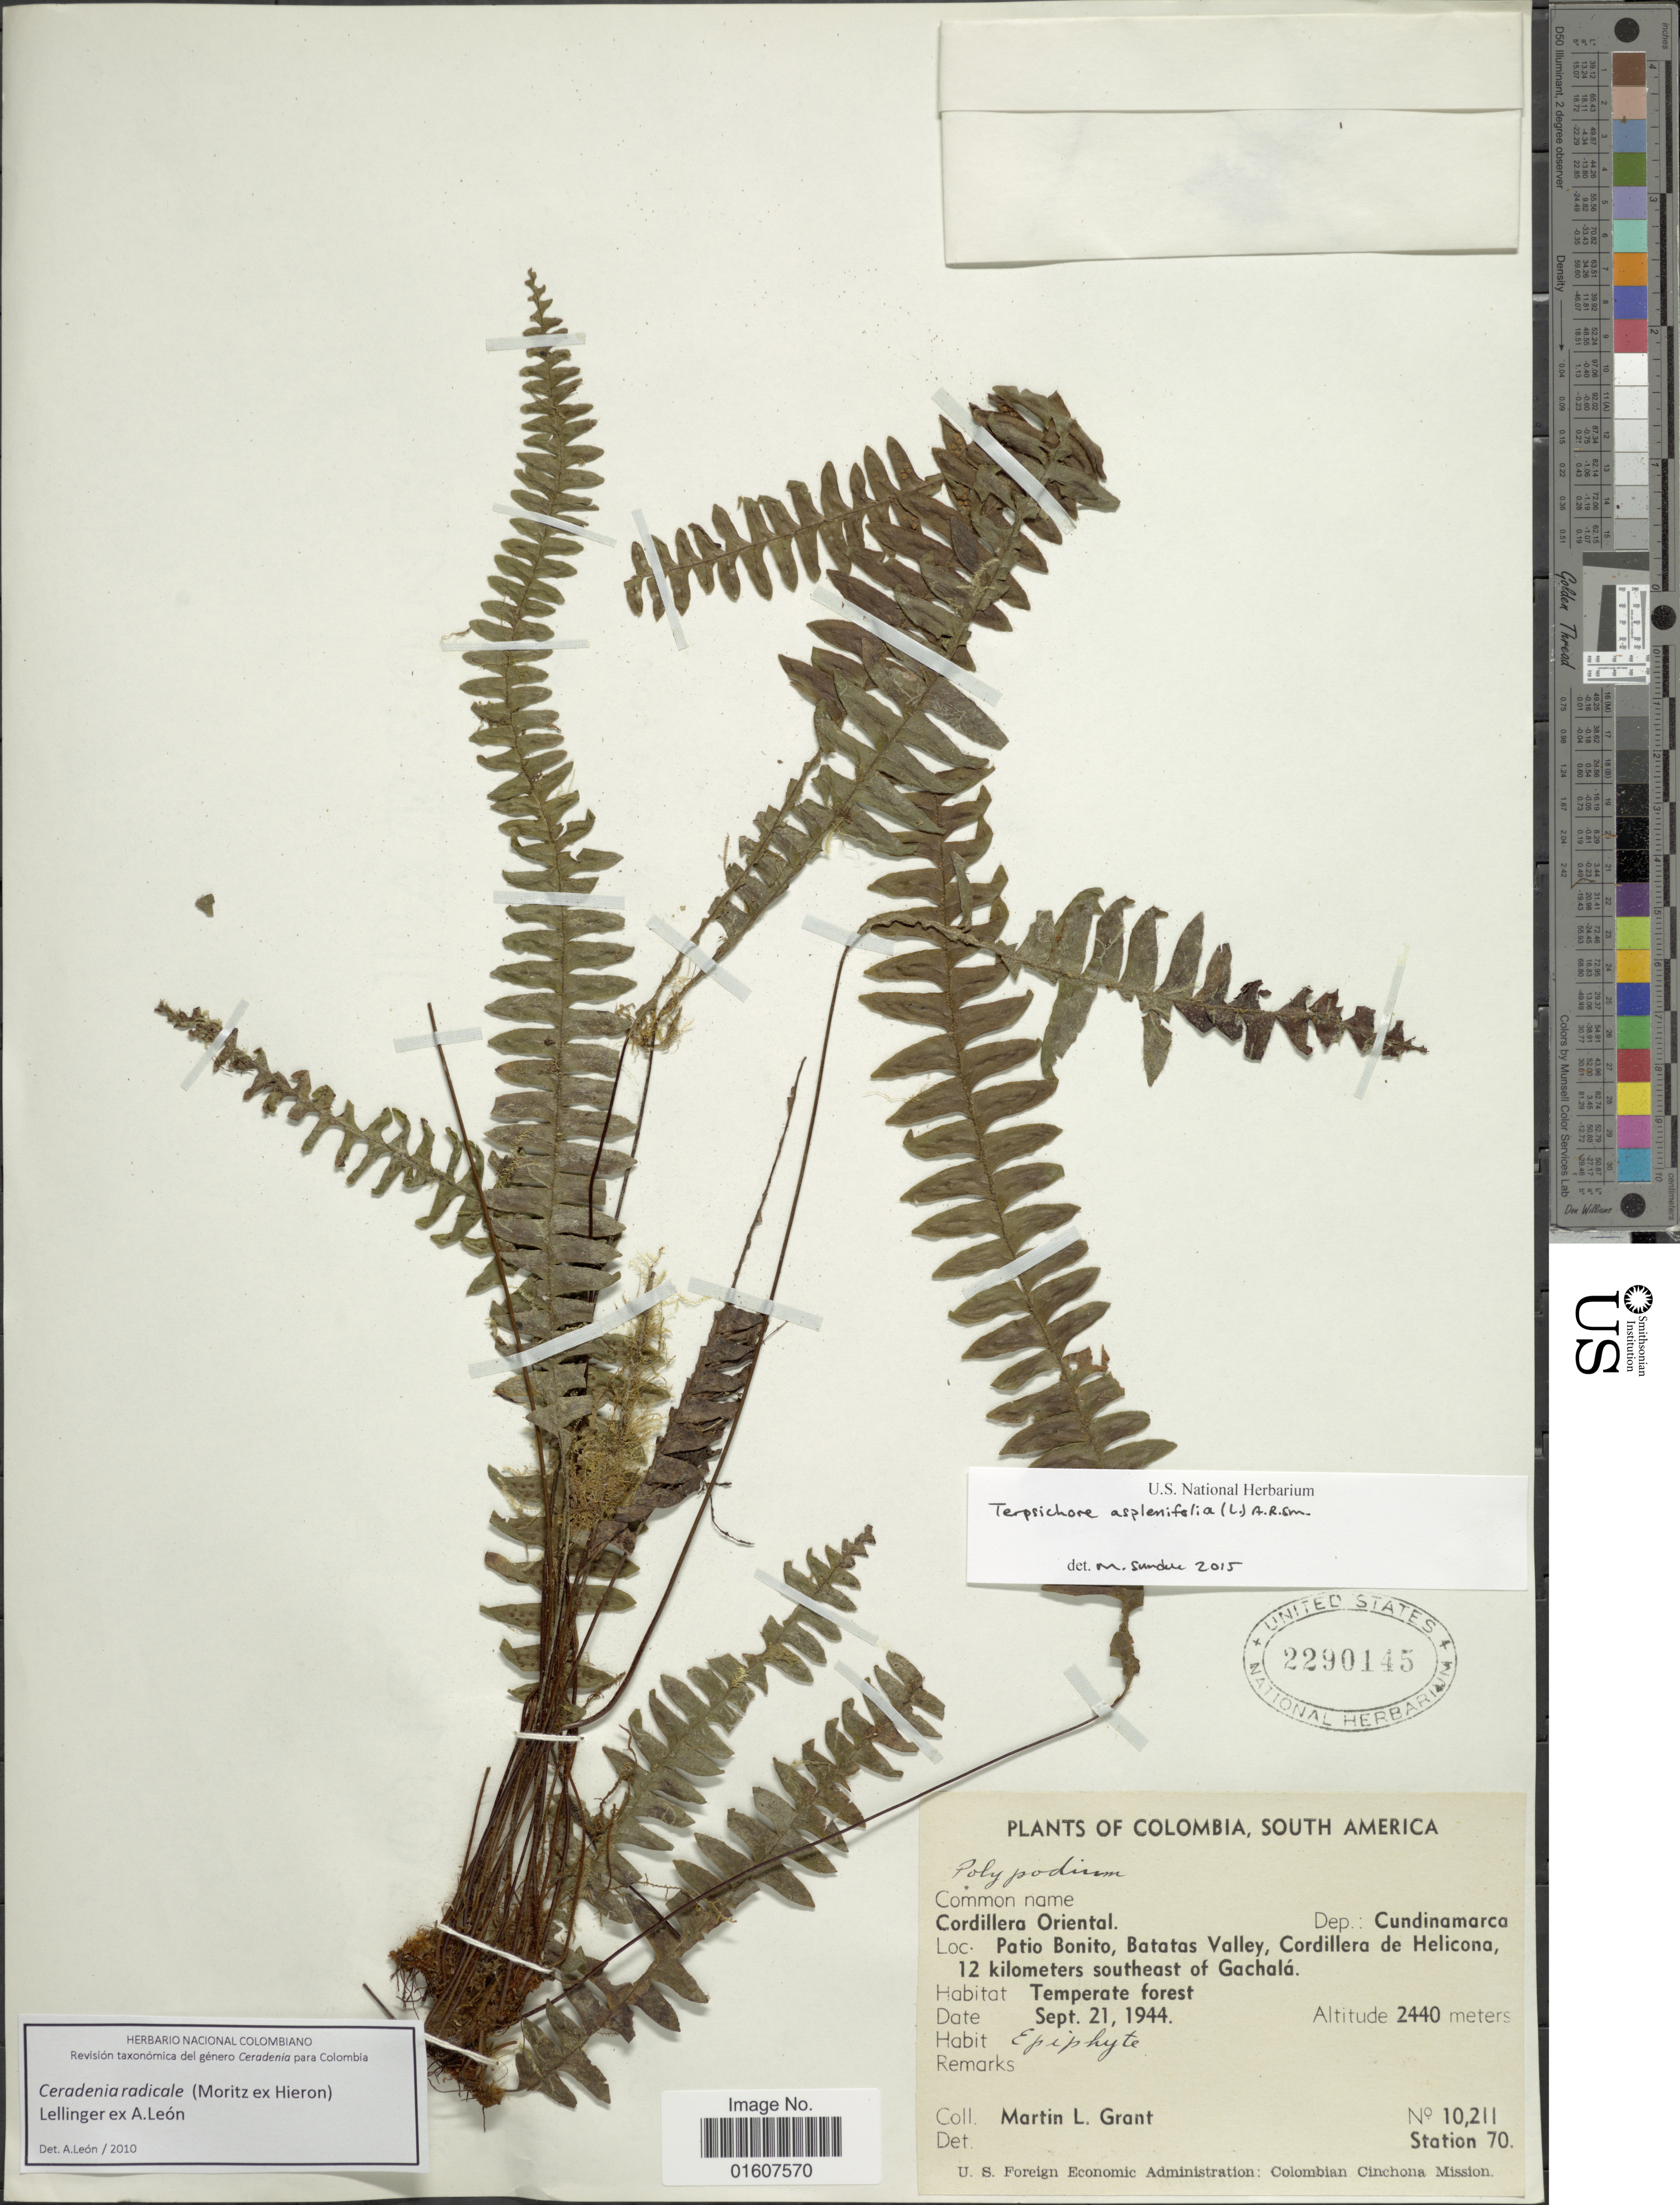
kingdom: Plantae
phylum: Tracheophyta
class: Polypodiopsida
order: Polypodiales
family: Polypodiaceae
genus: Terpsichore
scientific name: Terpsichore asplenifolia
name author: (L.) A.R. Sm.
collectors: M. L. Grant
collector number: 10211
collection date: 1944-09-21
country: Colombia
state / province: Cundinamarca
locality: Cordillera Oriental, Dep: Cundinamarca, Patio Bonito, Batatas Valley, Cordillera de Helicona, 12 kilometers southeast of Gachalá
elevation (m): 2440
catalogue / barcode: US 2290145